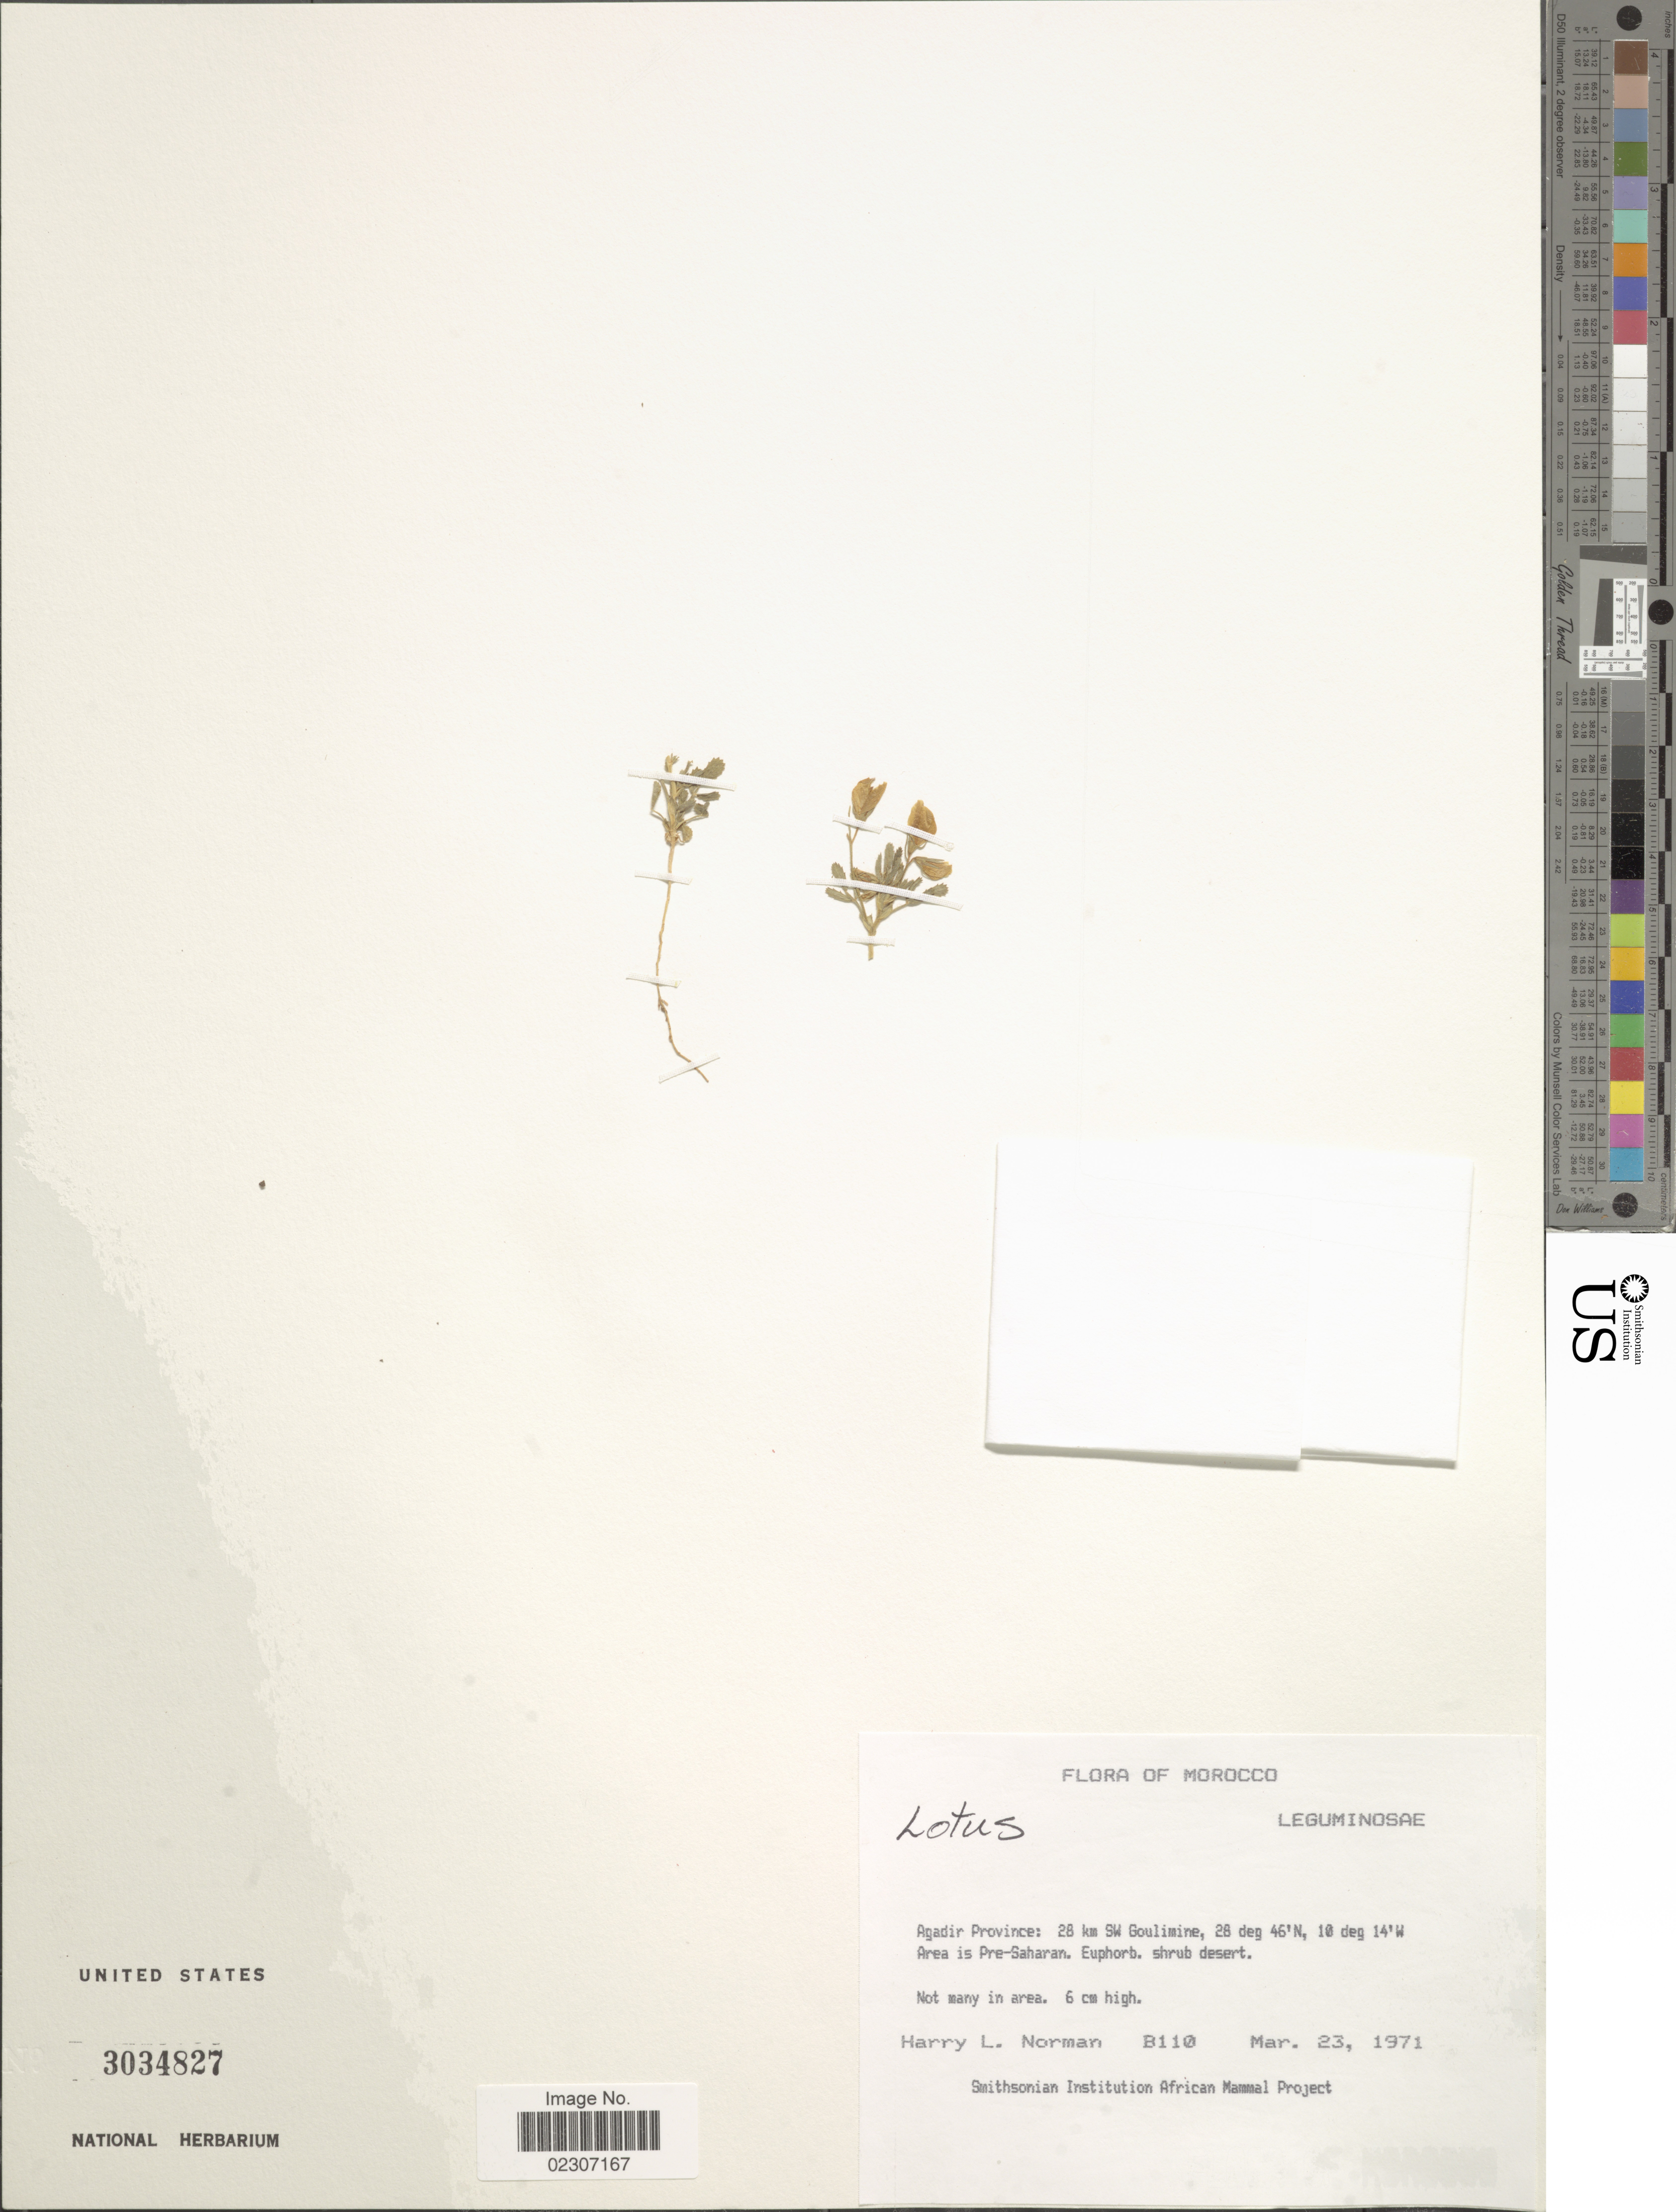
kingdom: Plantae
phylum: Tracheophyta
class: Magnoliopsida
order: Fabales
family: Fabaceae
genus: Lotus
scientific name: Lotus sp.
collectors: Norman, H.L.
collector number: B110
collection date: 1971-03-23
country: Morocco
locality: Morocco, Agadir Province: 28 km SW Goulimine. Area is Pre-Saharan.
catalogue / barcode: US 3034827